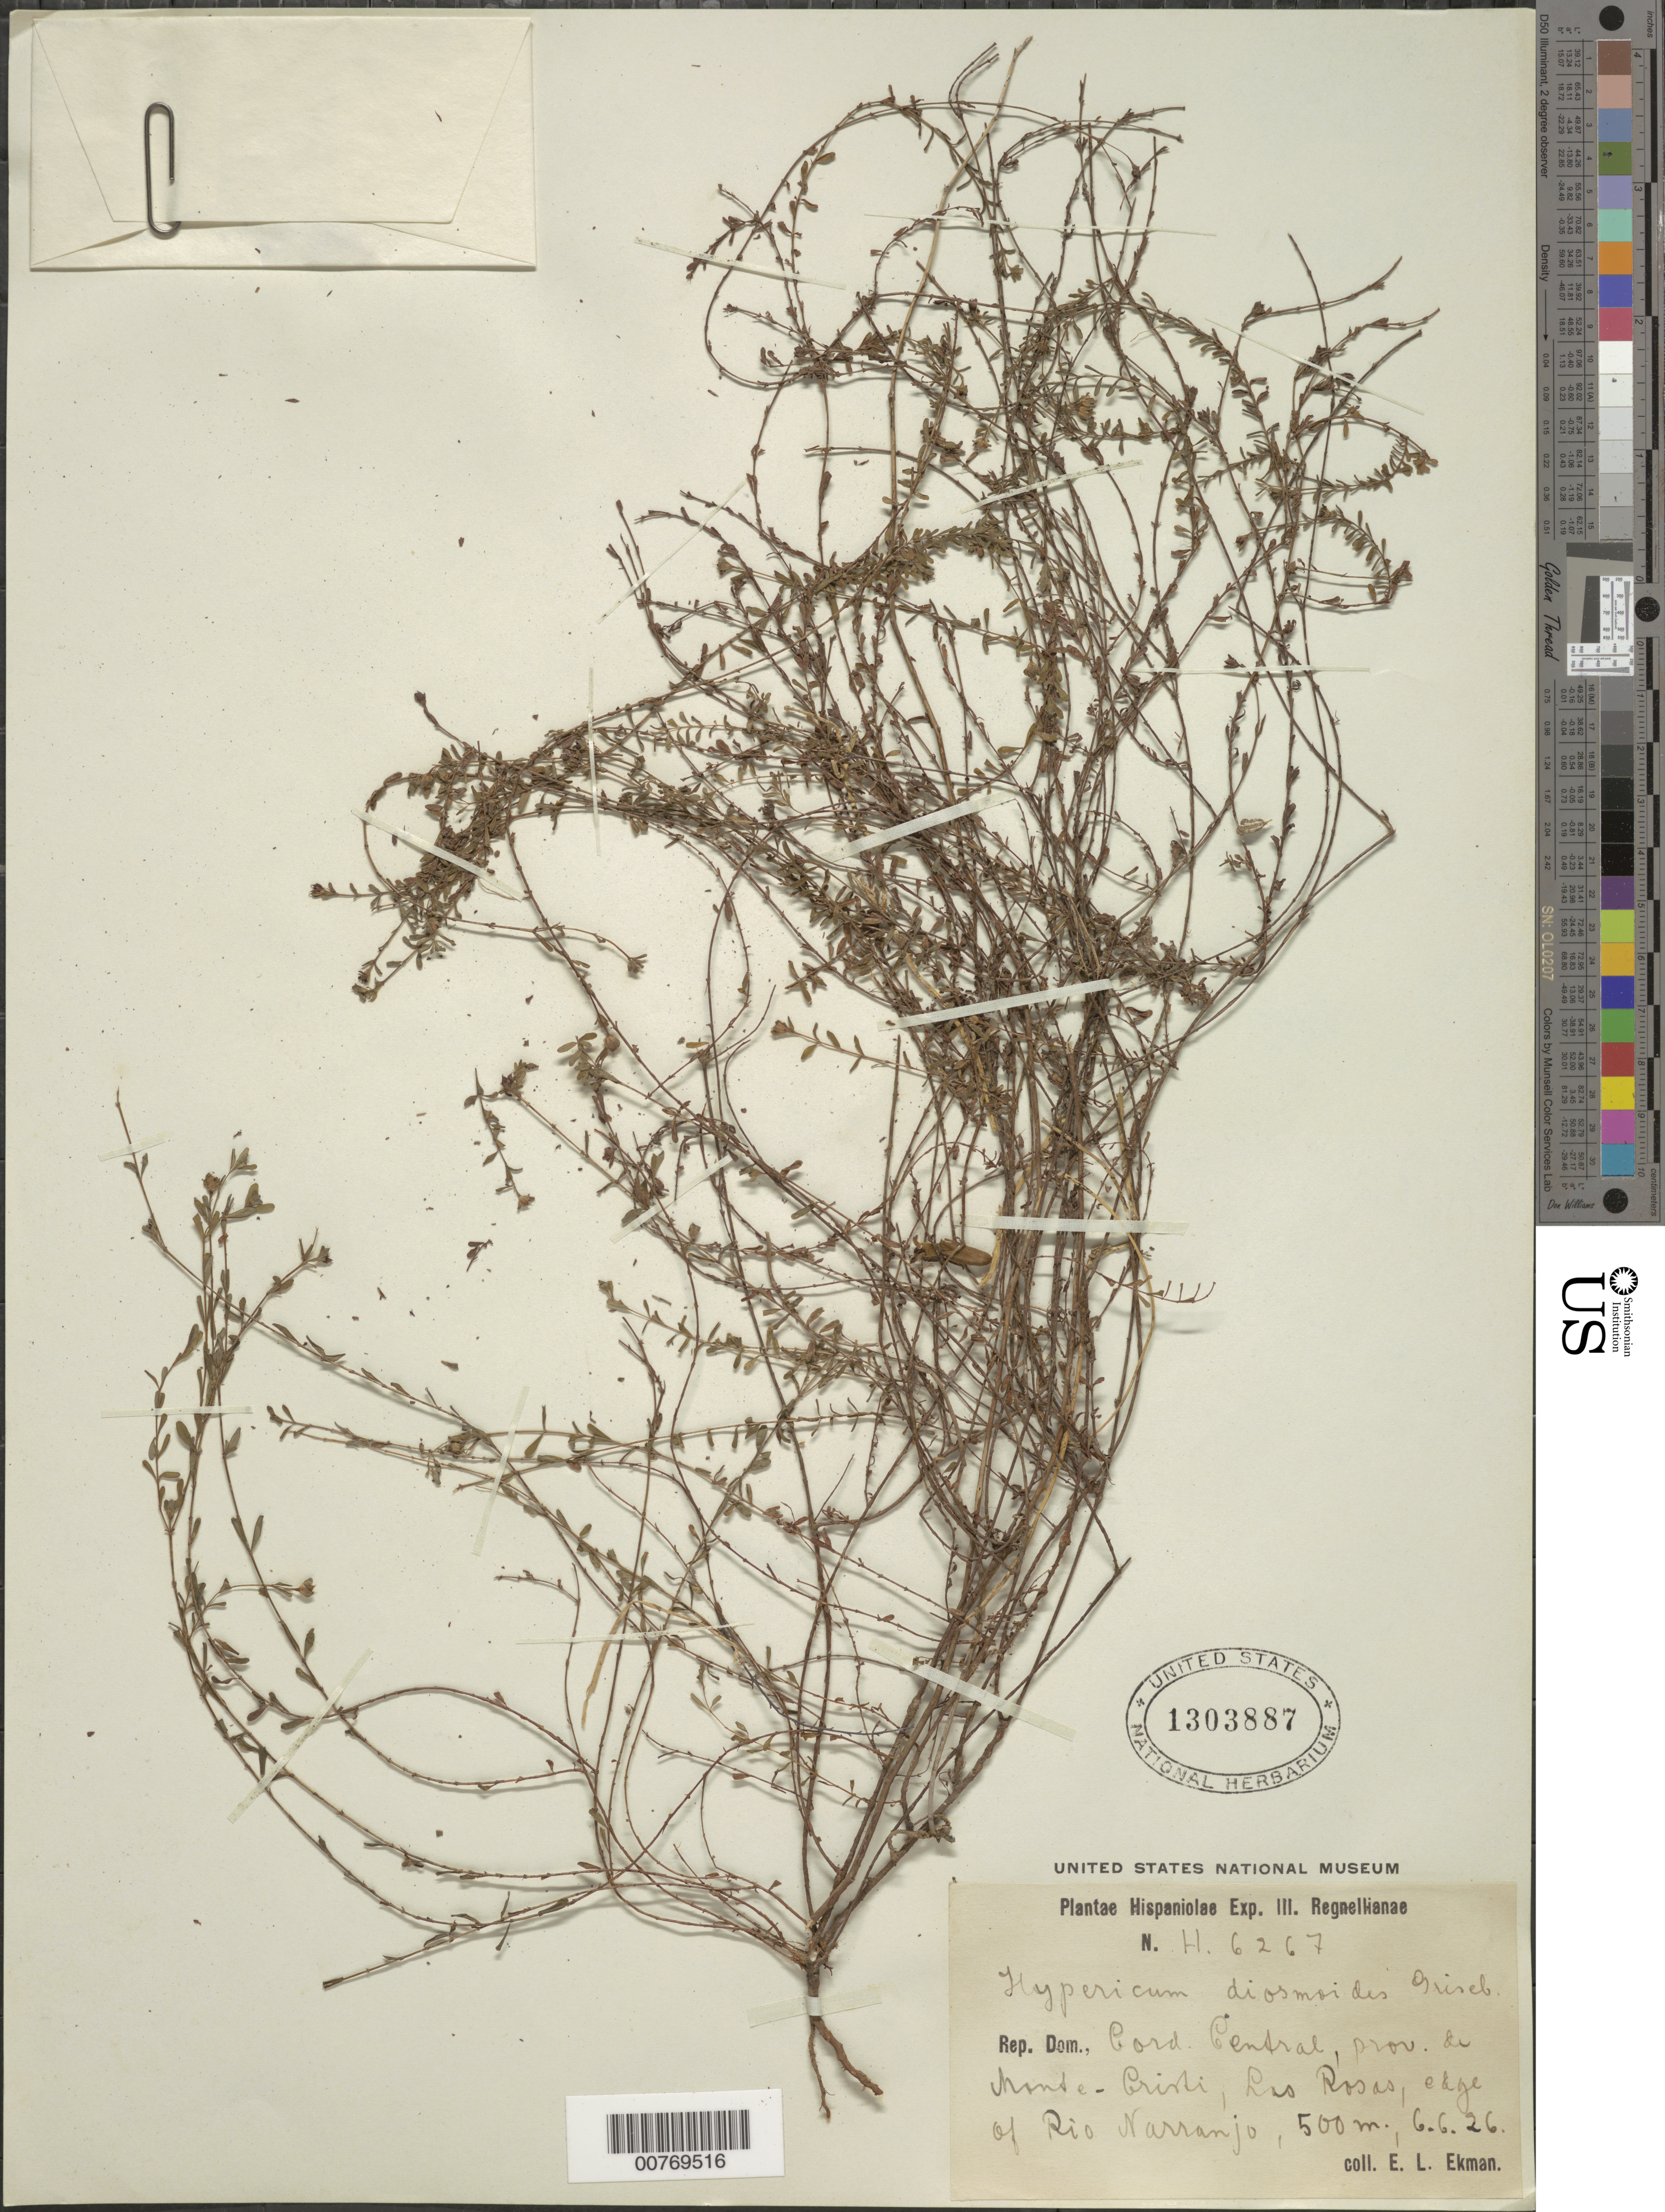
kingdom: Plantae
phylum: Tracheophyta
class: Magnoliopsida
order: Malpighiales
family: Hypericaceae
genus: Hypericum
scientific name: Hypericum diosmoides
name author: Griseb.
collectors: E. L. Ekman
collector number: H 6267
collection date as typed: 06 Jun 1926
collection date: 1926-06-06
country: Dominican Republic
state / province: Monte Cristi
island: Hispaniola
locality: Cordillera Central, Las Rosas, edge of Rio Narranjo.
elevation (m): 500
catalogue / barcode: US 1303887